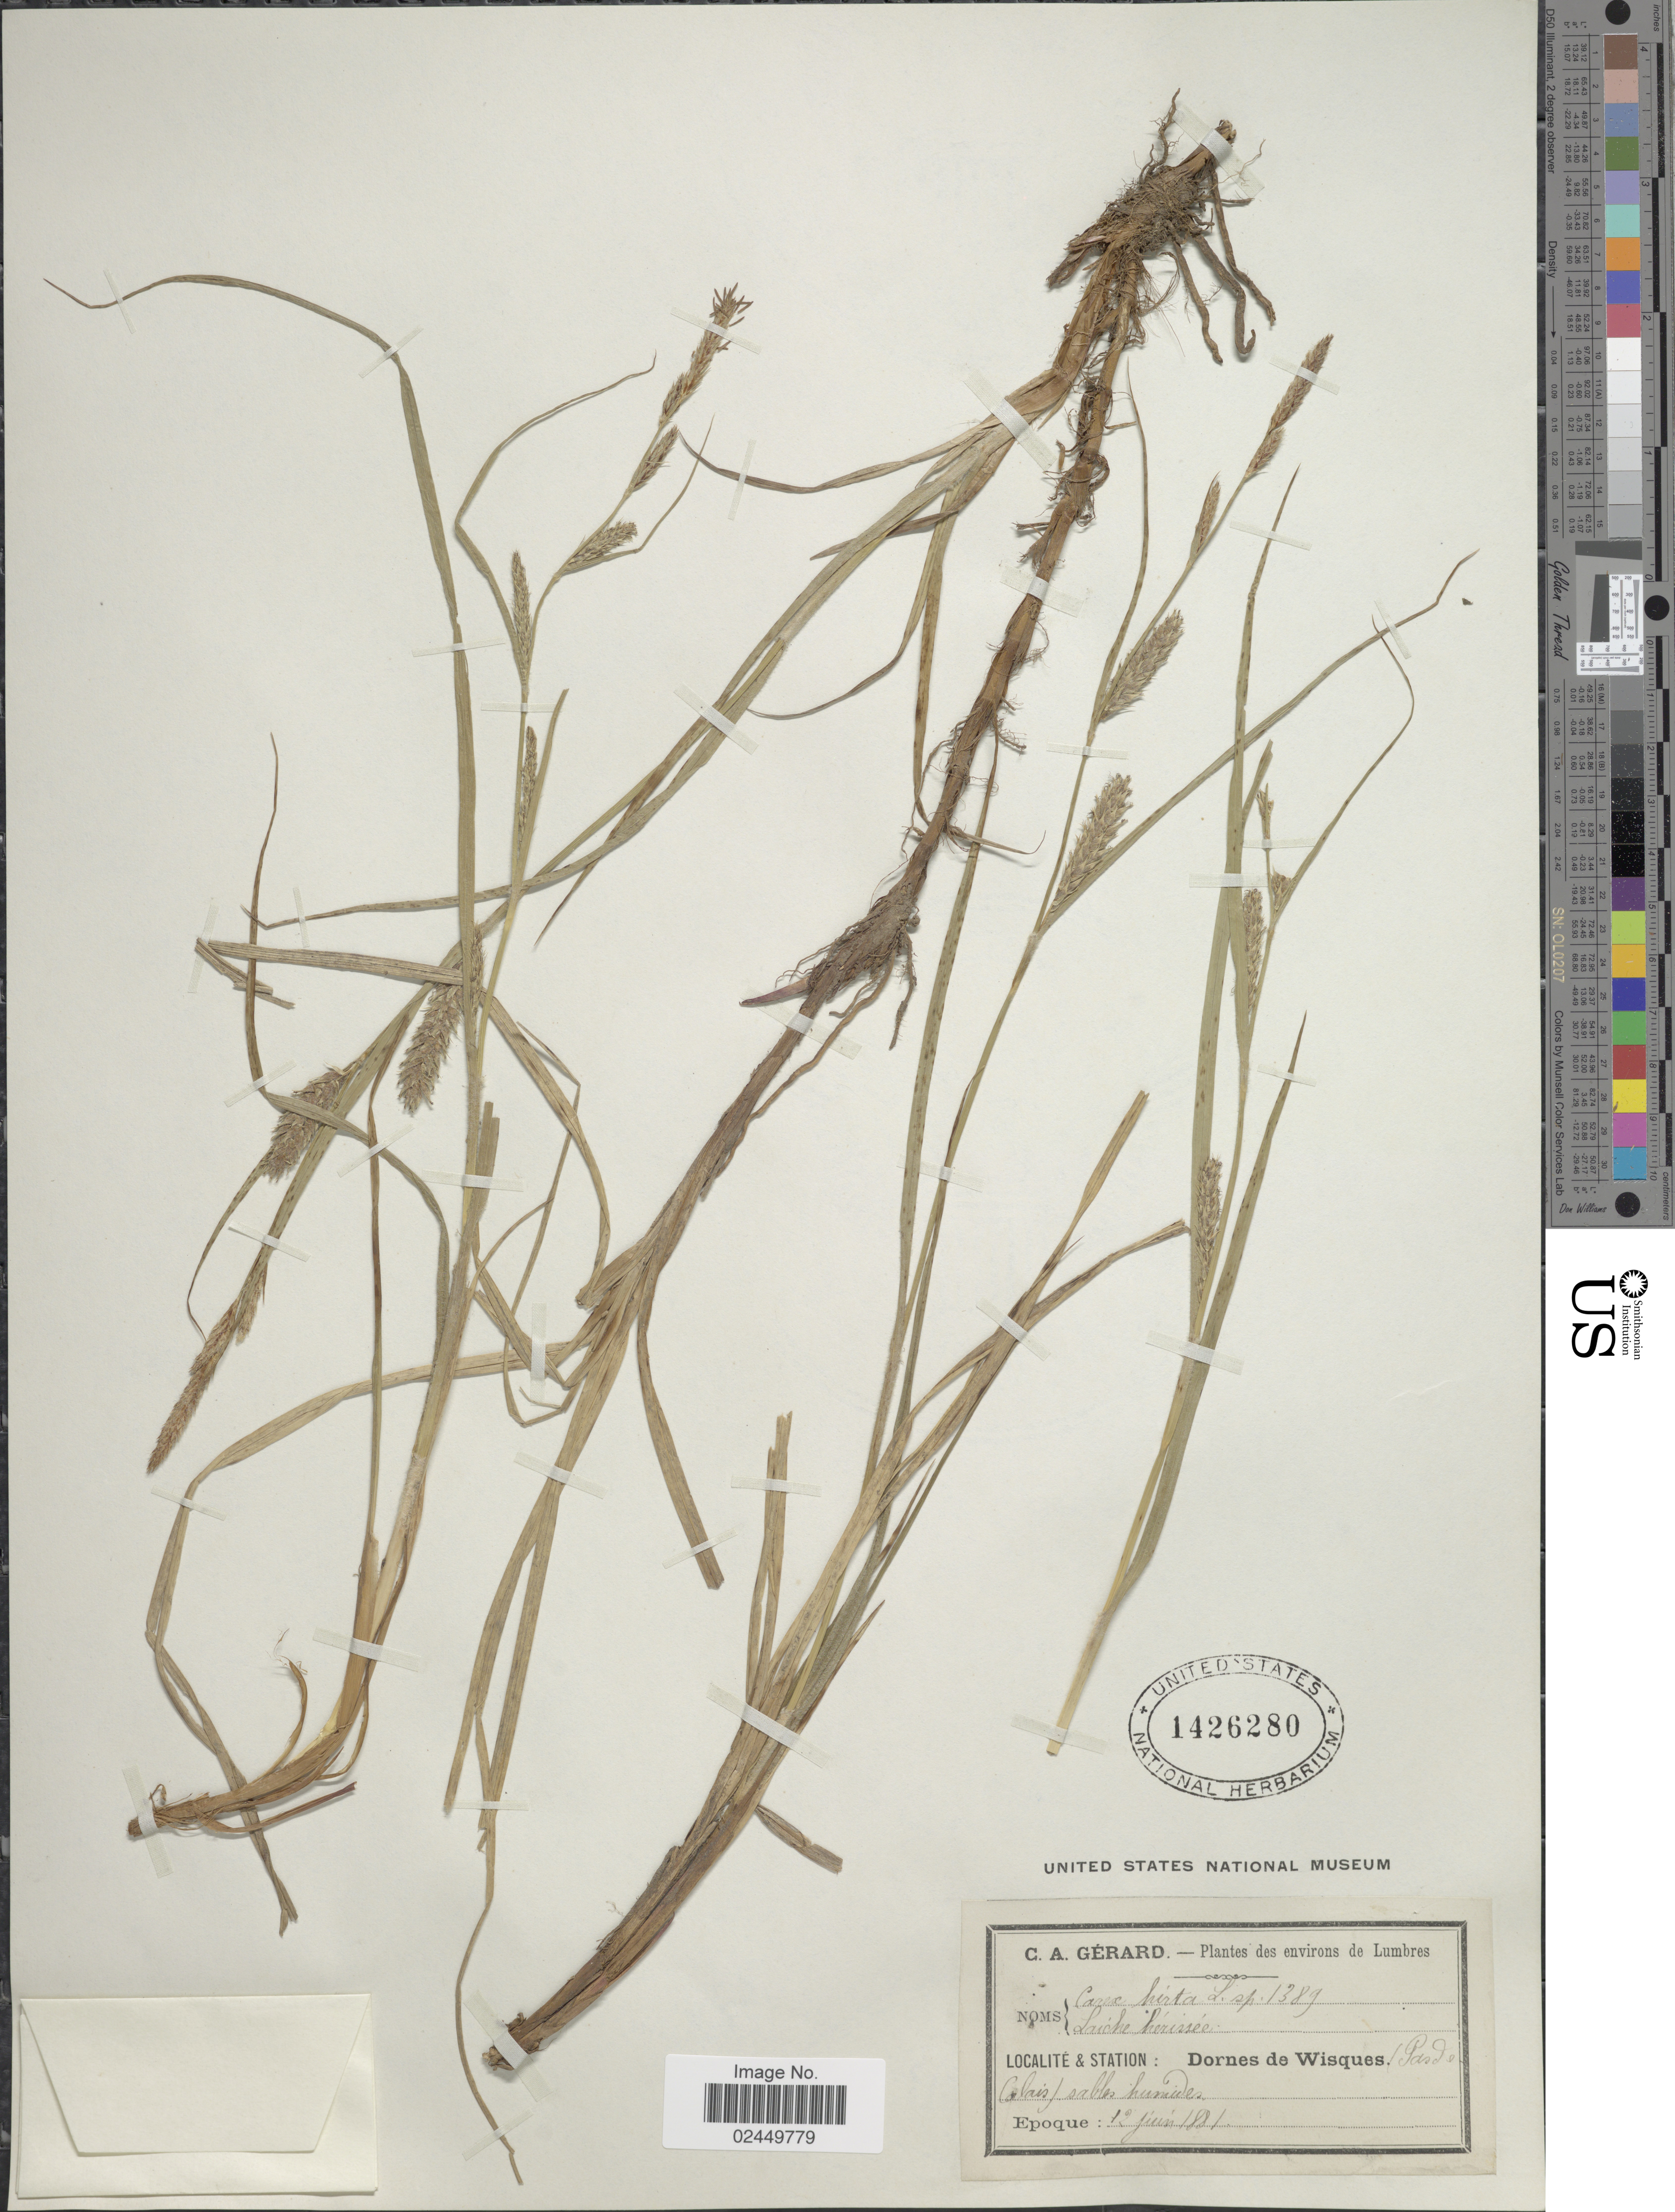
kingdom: Plantae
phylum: Tracheophyta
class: Liliopsida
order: Poales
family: Cyperaceae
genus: Carex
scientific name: Carex hirta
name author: L.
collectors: C. Gerard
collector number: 1389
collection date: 1881-06-12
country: France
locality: Environs de Lumbres. Dornes de Wisques. Pas de Calais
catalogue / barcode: US 1426280